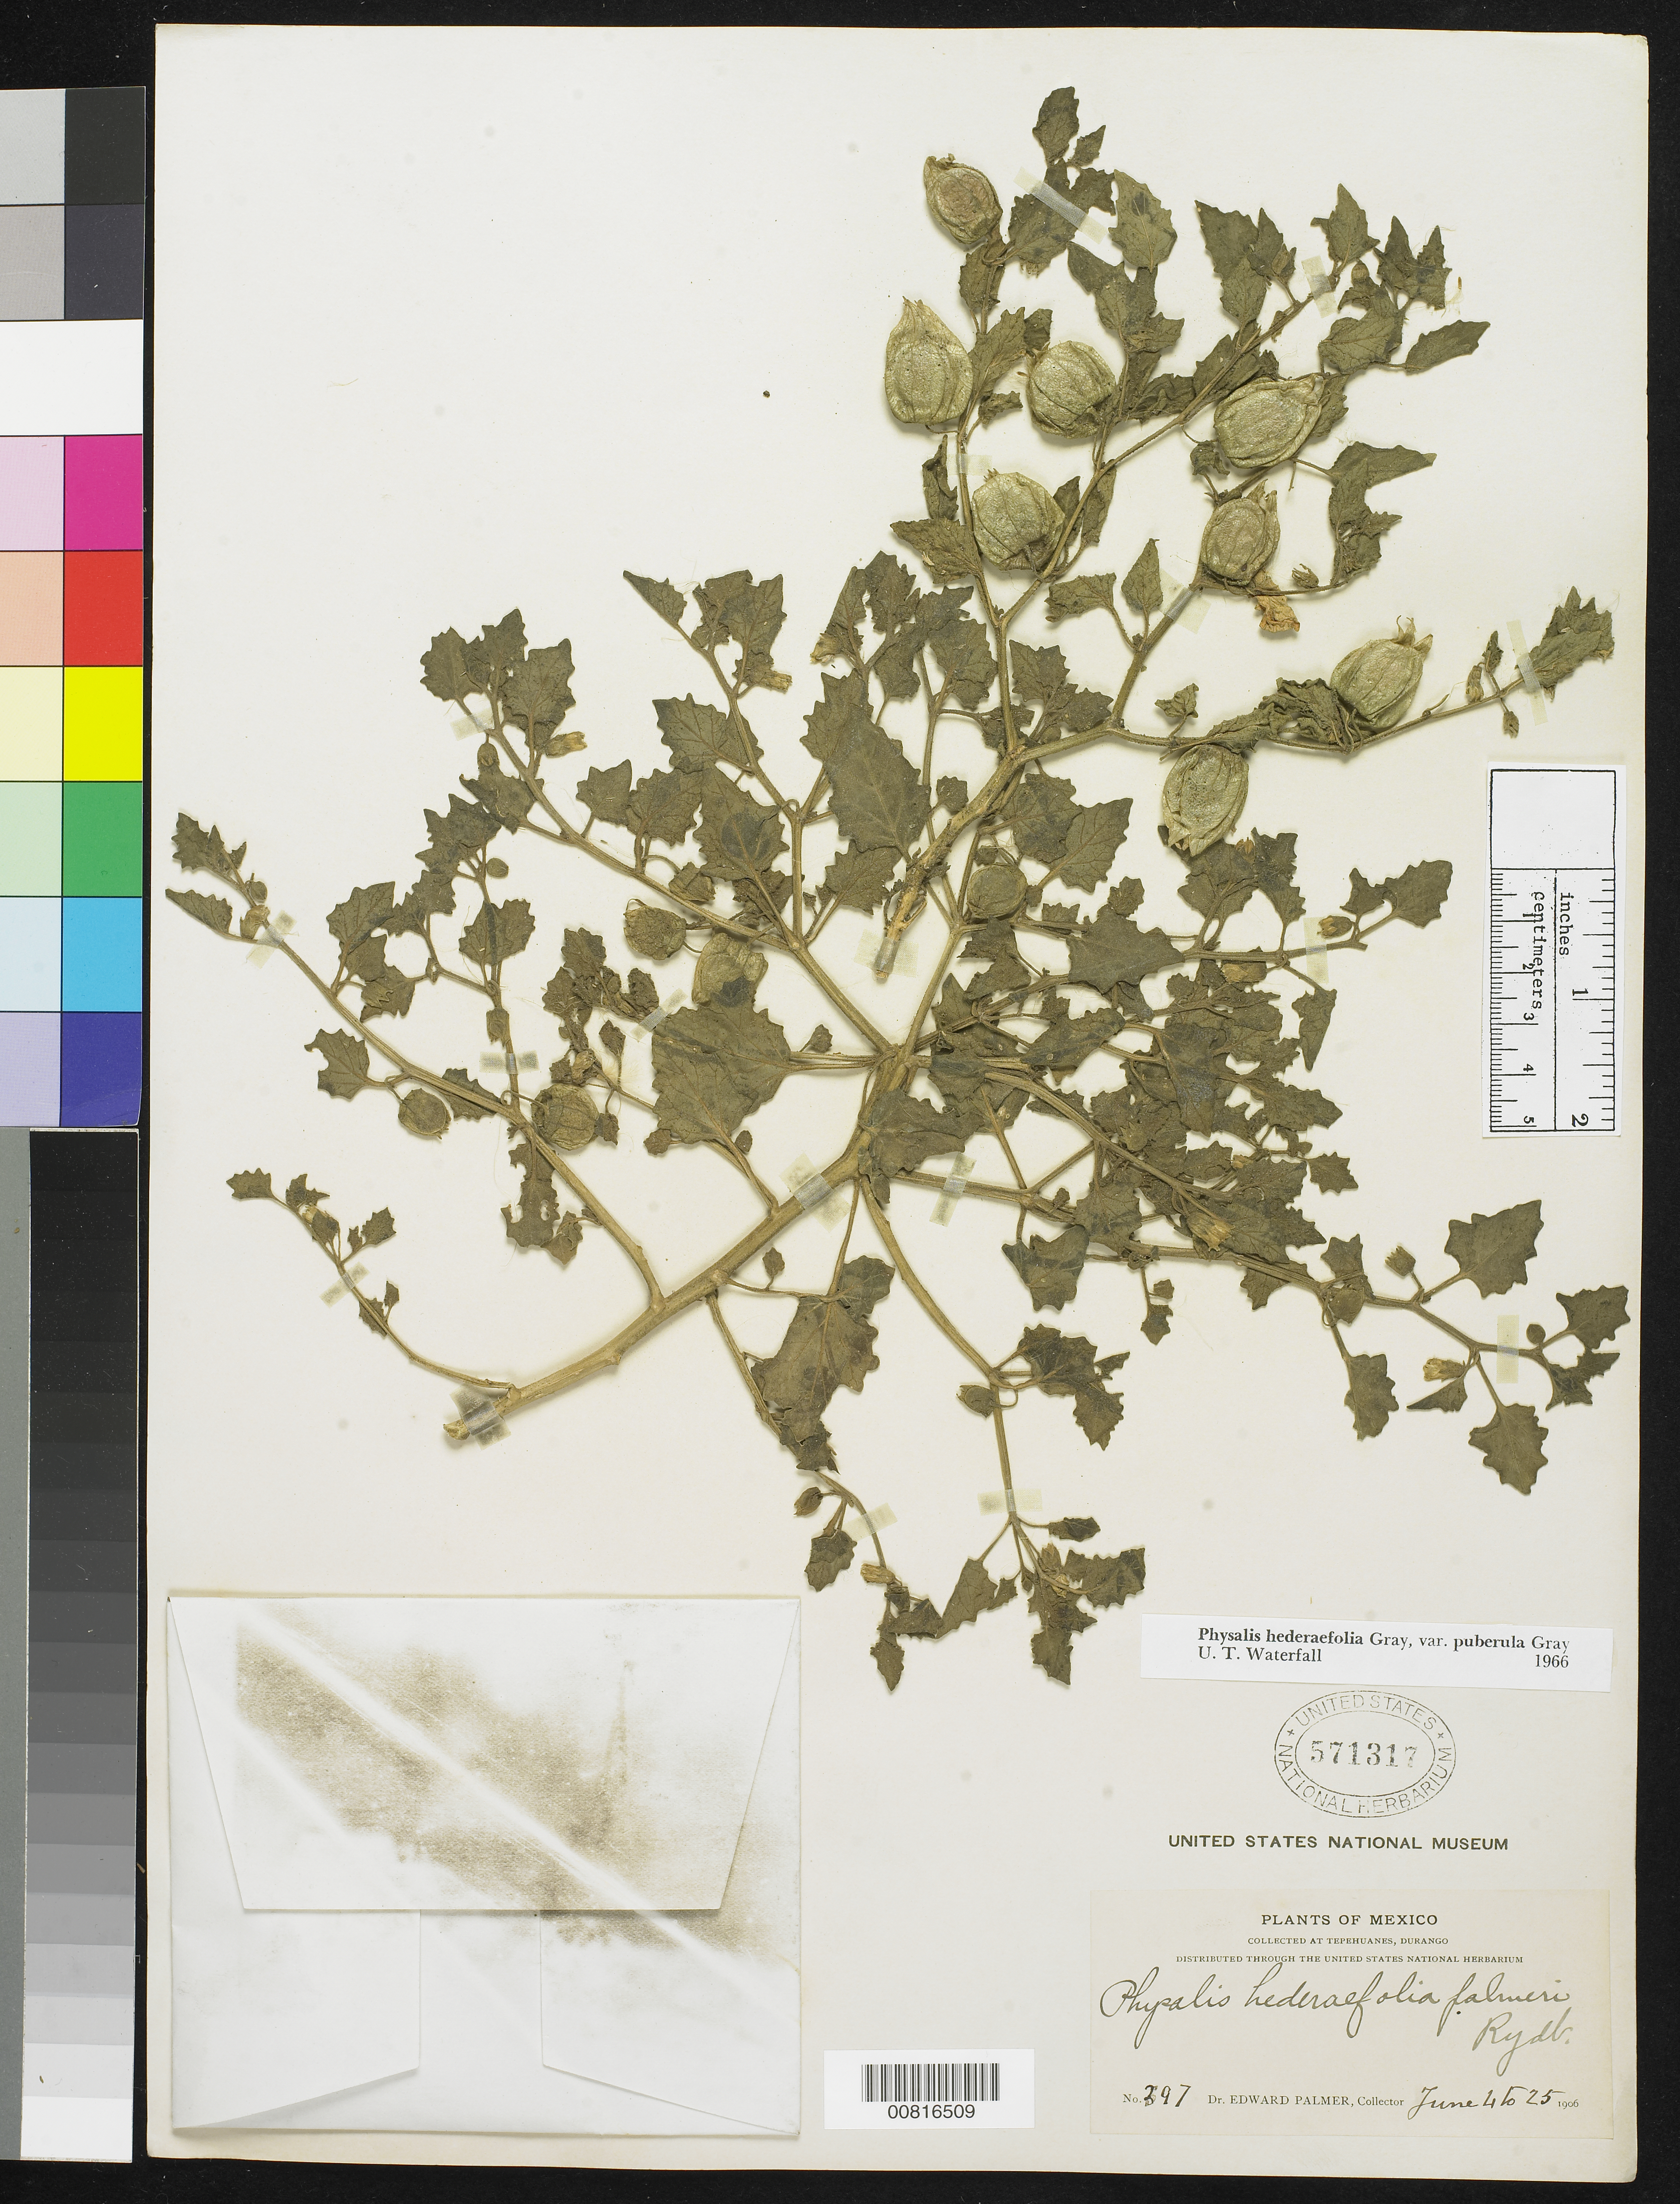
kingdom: Plantae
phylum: Tracheophyta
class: Magnoliopsida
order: Solanales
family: Solanaceae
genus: Physalis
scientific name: Physalis hederifolia var. puberula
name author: A. Gray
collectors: E. Palmer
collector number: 297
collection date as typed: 04 Jun 1906 to 25 Jun 1906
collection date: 1906-06-04/1906-06-25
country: Mexico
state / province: Durango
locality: Tepehuanes, Durango.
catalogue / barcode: US 571317